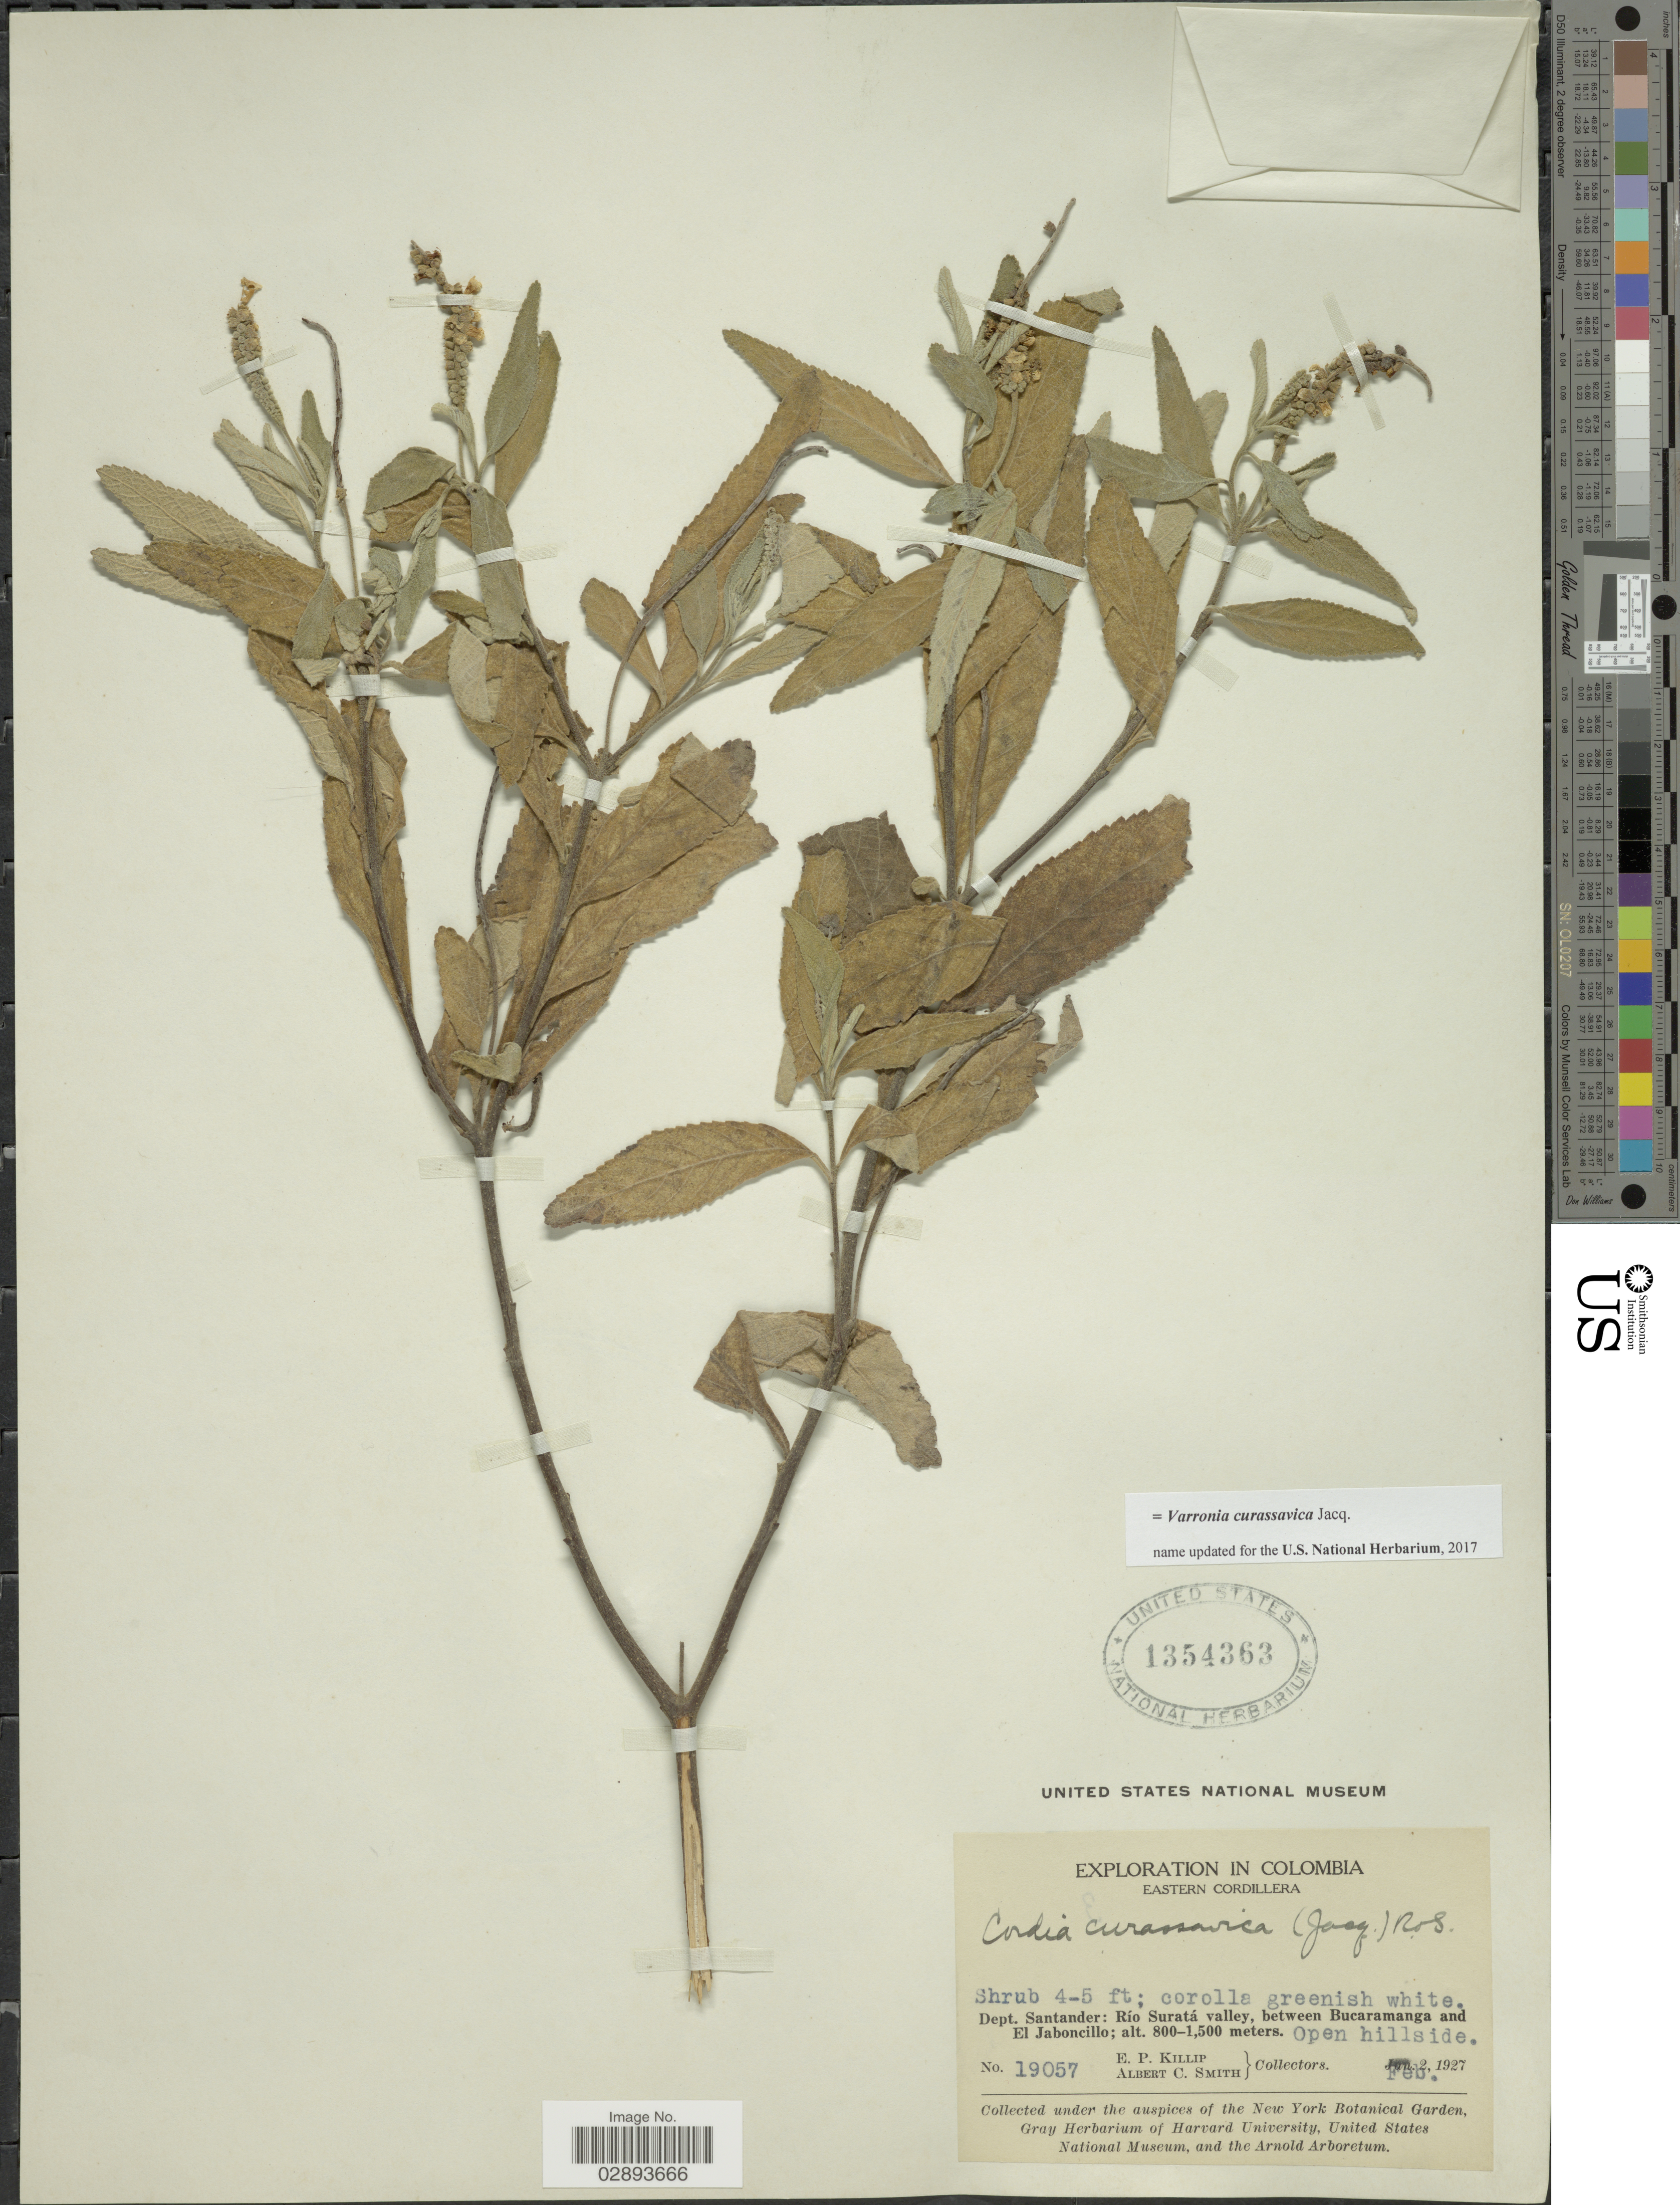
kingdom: Plantae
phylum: Tracheophyta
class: Magnoliopsida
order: Boraginales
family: Cordiaceae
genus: Varronia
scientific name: Varronia curassavica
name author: Jacq.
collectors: E. P. Killip & A. C. Smith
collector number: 19057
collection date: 1927-02-02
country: Colombia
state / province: Santander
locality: Eastern Cordillera, Dept. Santander: Río Suratá valley, between Bucaramanga and El Jaboncillo.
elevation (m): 800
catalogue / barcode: US 1354363